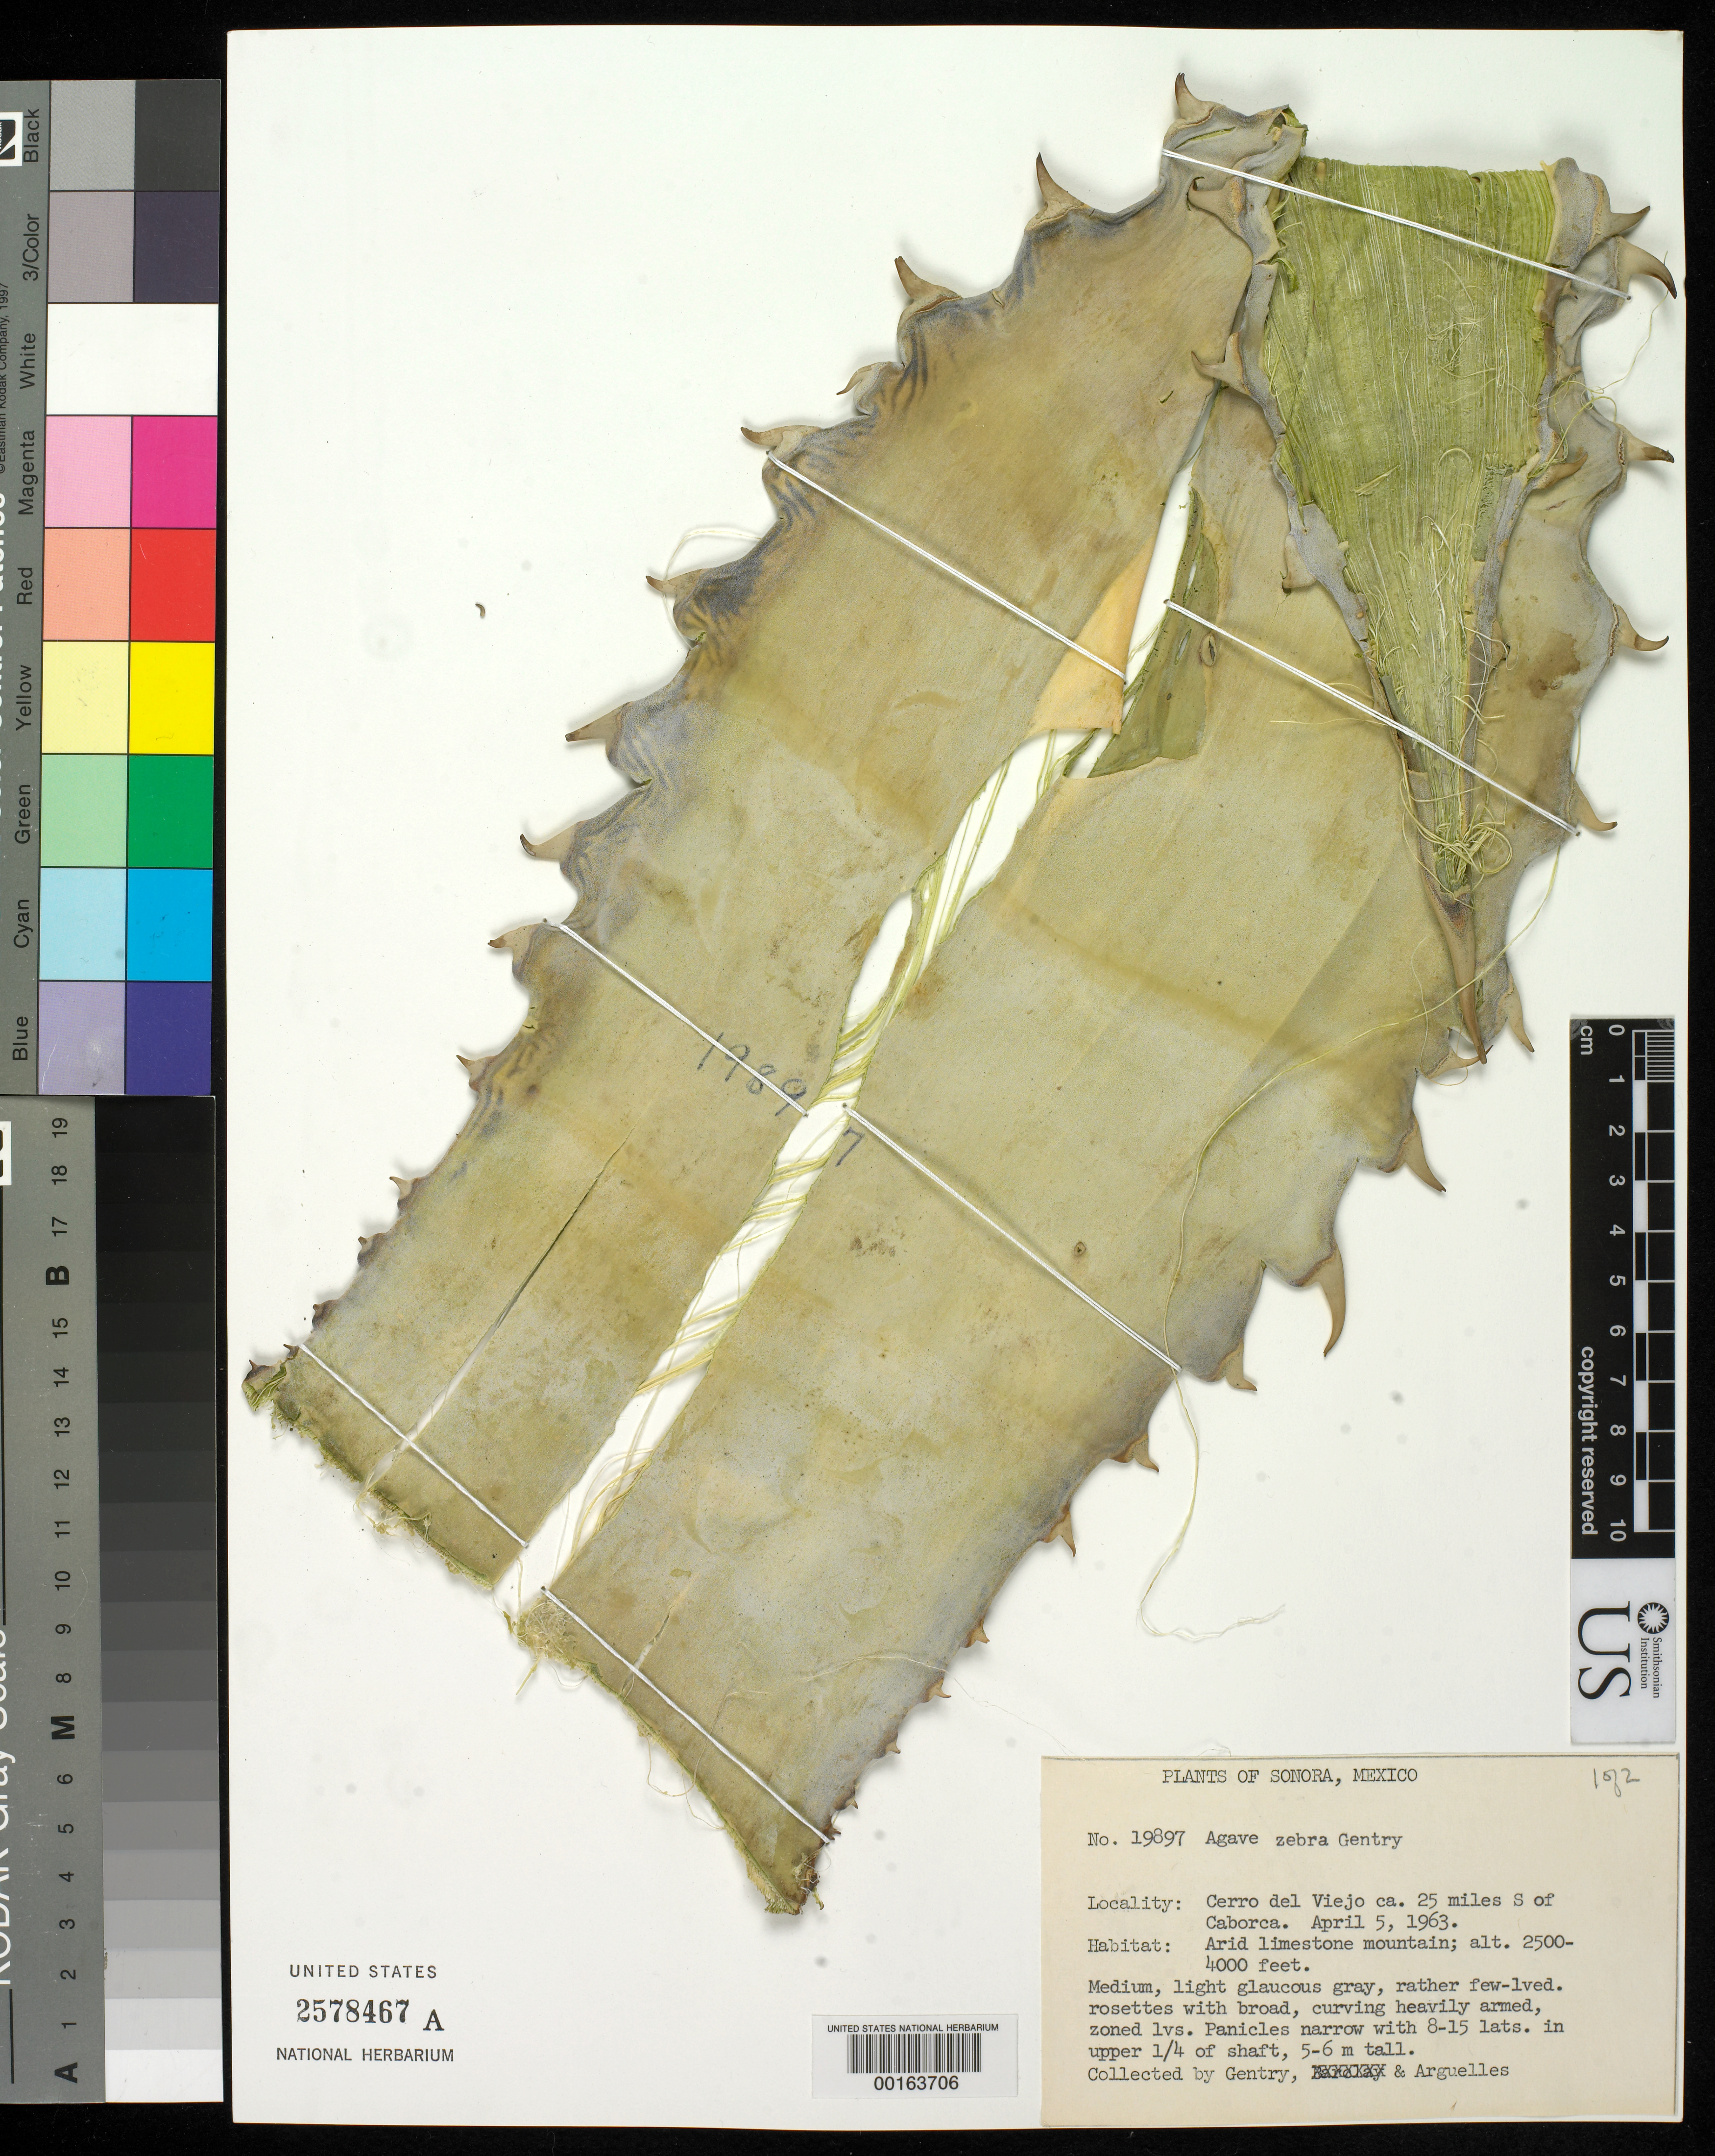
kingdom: Plantae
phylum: Tracheophyta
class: Liliopsida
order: Asparagales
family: Asparagaceae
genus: Agave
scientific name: Agave zebra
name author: Gentry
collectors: H. S. Gentry & J. Arguelles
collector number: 19897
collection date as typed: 05 Apr 1963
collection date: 1963-04-05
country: Mexico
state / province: Sonora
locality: Cerro del viejo, ca 25 mi S of caborca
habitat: Arid limestone mountain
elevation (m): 762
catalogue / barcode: US 2578467A